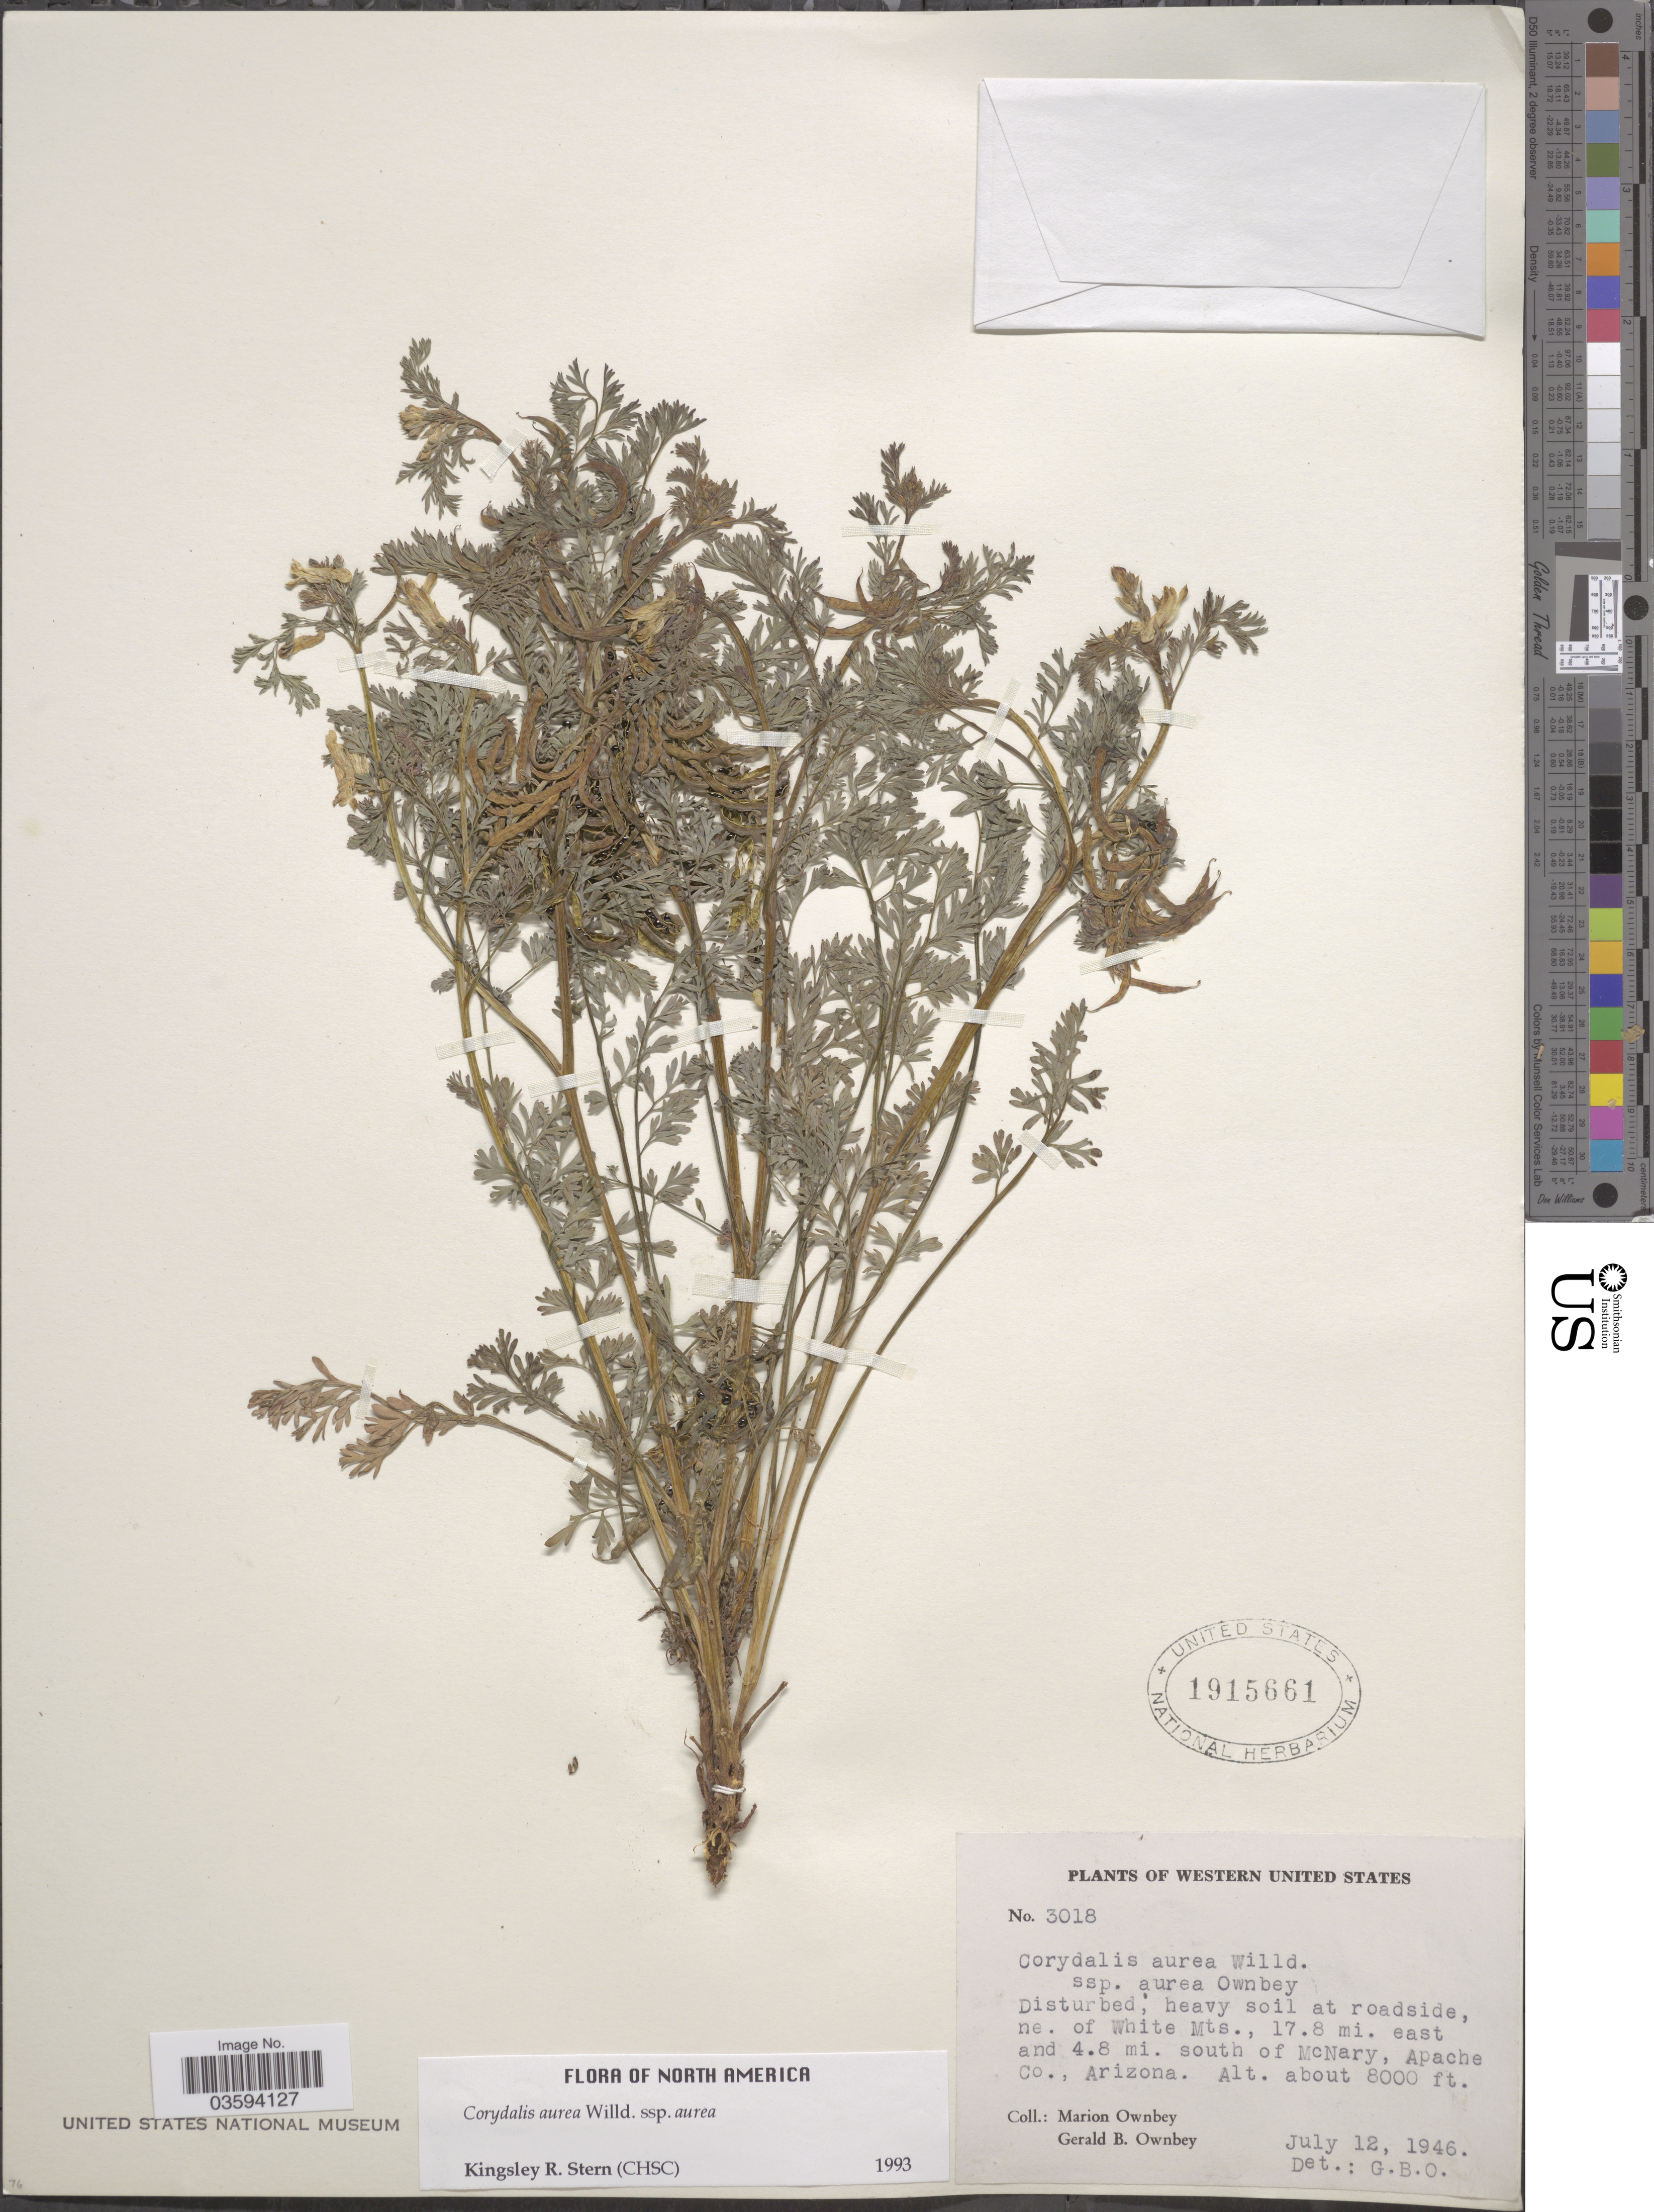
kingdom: Plantae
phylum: Tracheophyta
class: Magnoliopsida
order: Ranunculales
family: Papaveraceae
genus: Corydalis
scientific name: Corydalis aurea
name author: Willd.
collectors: M. Ownbey & G. B. Ownbey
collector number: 3018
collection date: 1946-07-12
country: United States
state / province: Arizona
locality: Western United States. Disturbed, heavy soil at roadside, ne. of White Mts., 17.8 mi. east and 4.8 mi. south of McNary, Apache Co.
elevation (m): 2438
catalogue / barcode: US 1915661